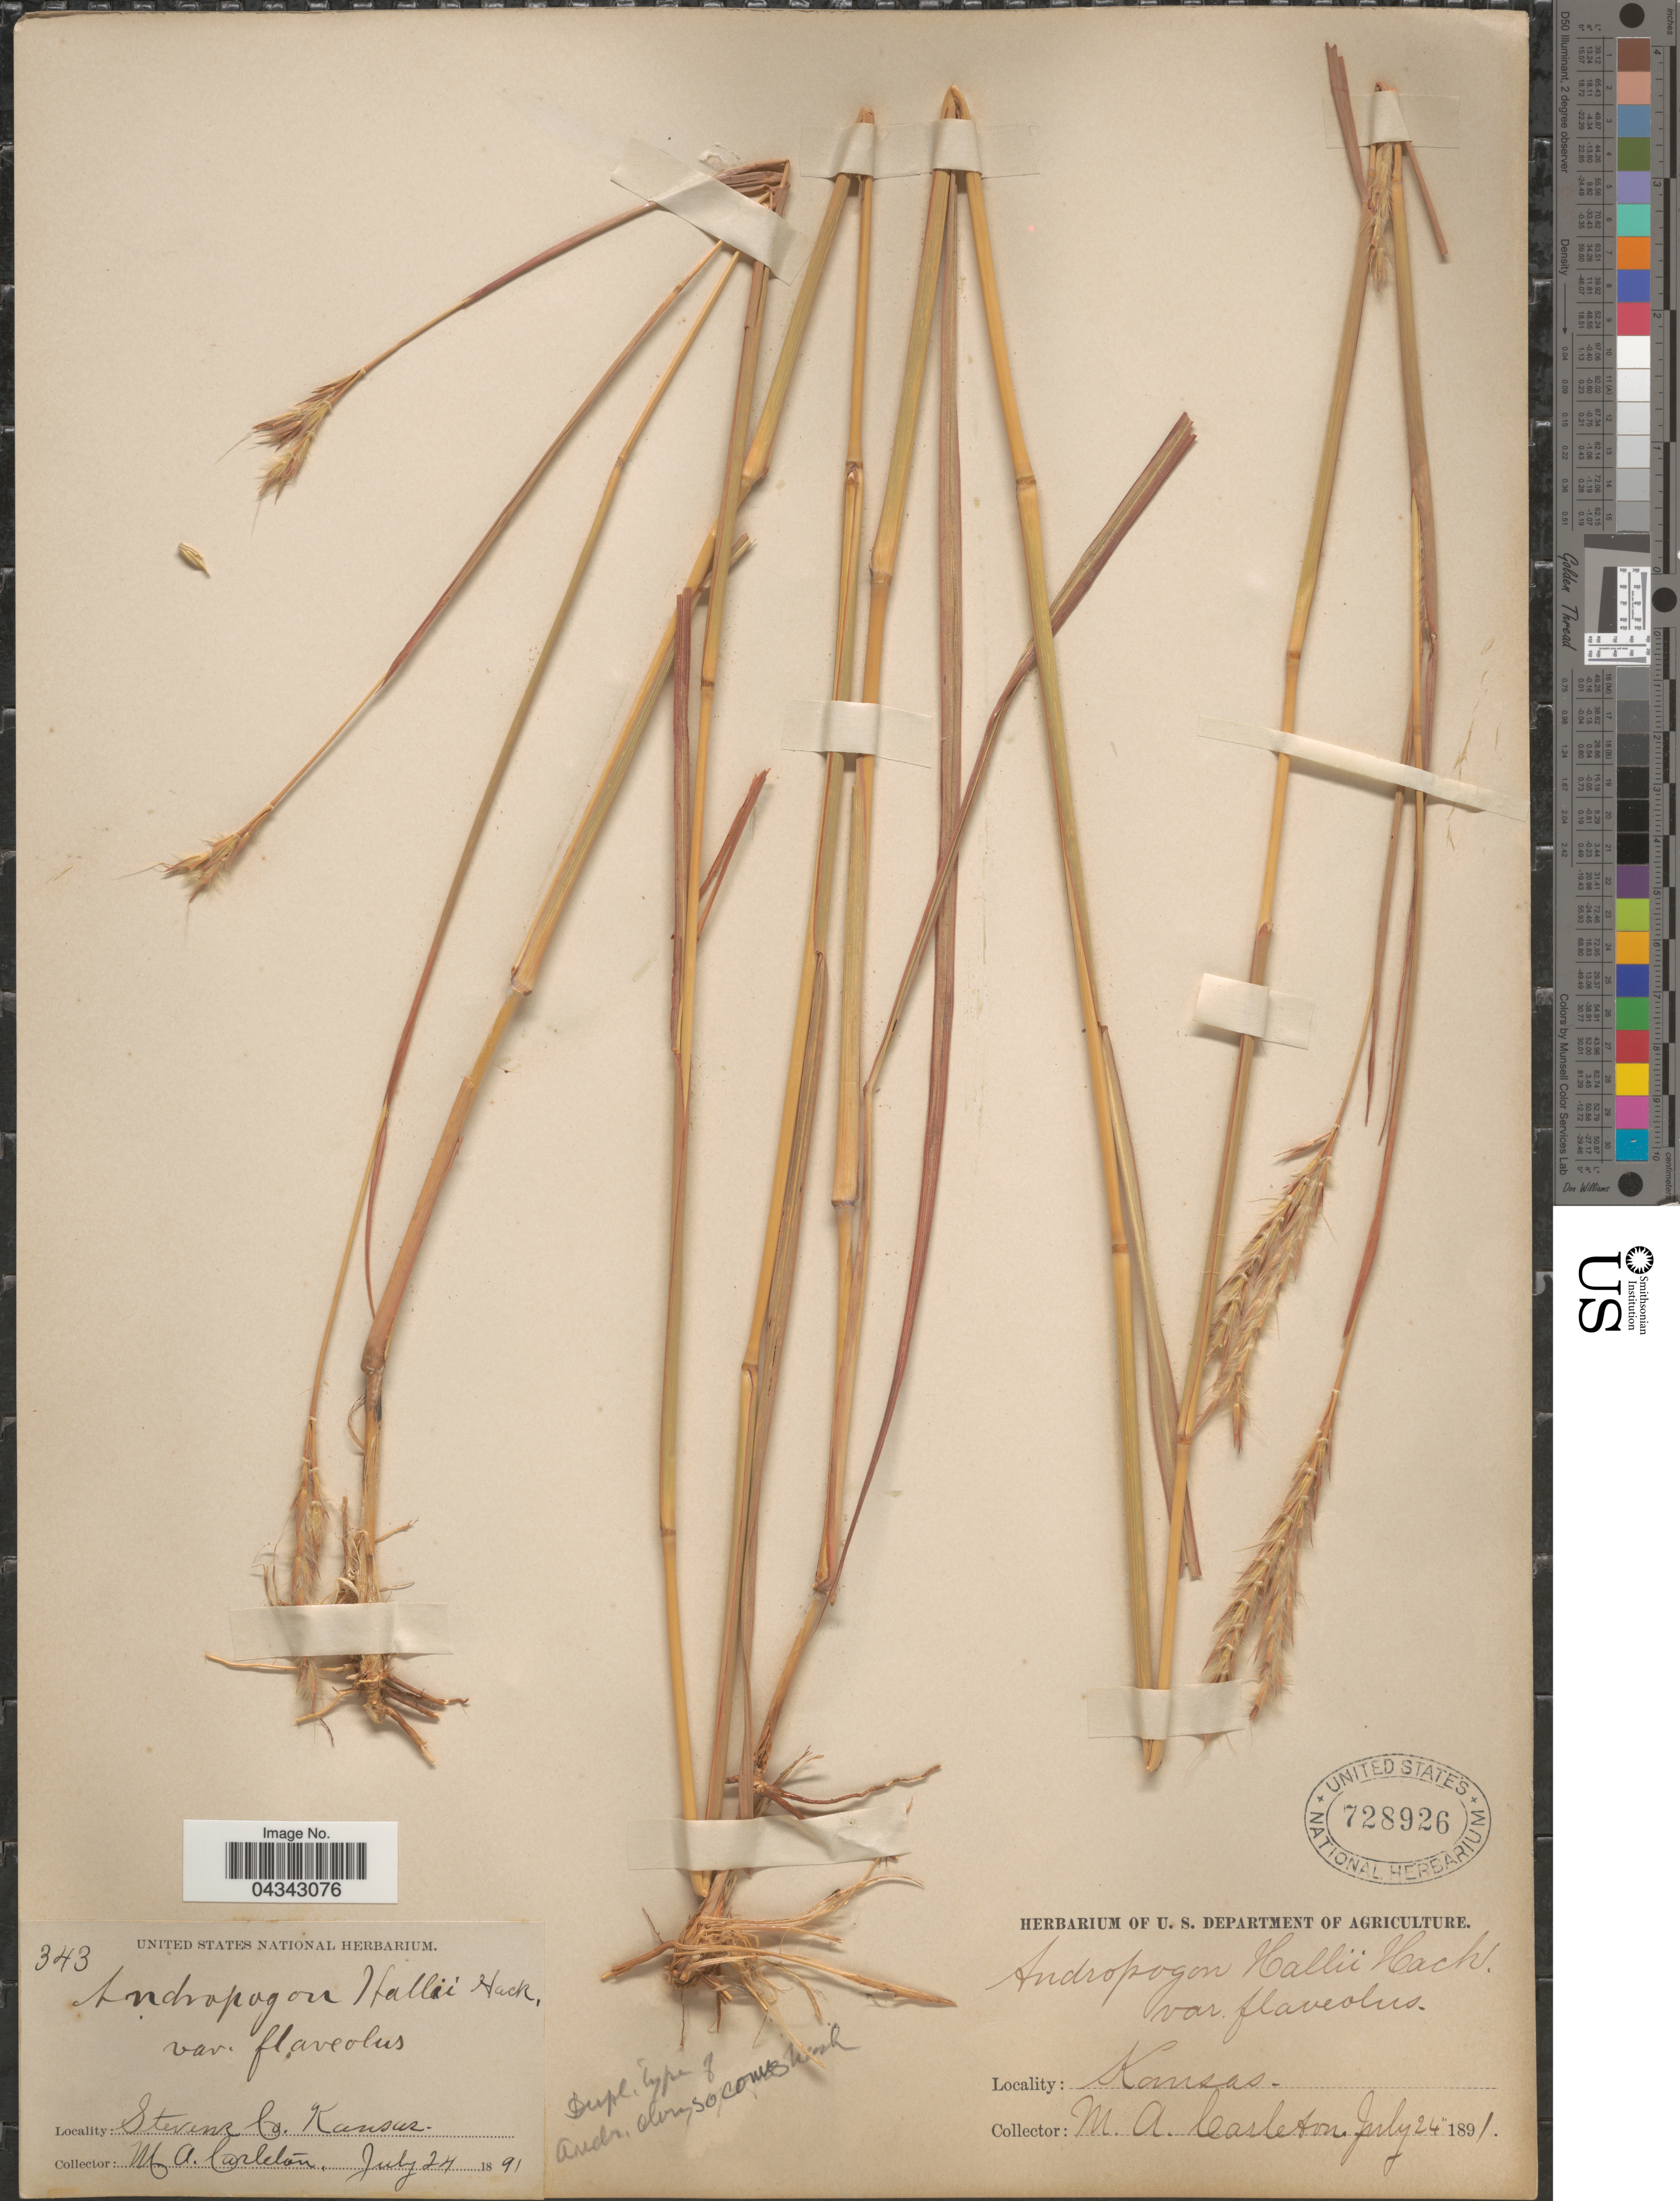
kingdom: Plantae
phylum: Tracheophyta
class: Liliopsida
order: Poales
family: Poaceae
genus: Andropogon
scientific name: Andropogon gerardii subsp. hallii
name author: (Hack.) Wipff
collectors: M. A. Carleton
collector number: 343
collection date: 1891-07-24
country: United States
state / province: Kansas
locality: Stevens Co.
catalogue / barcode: US 728926